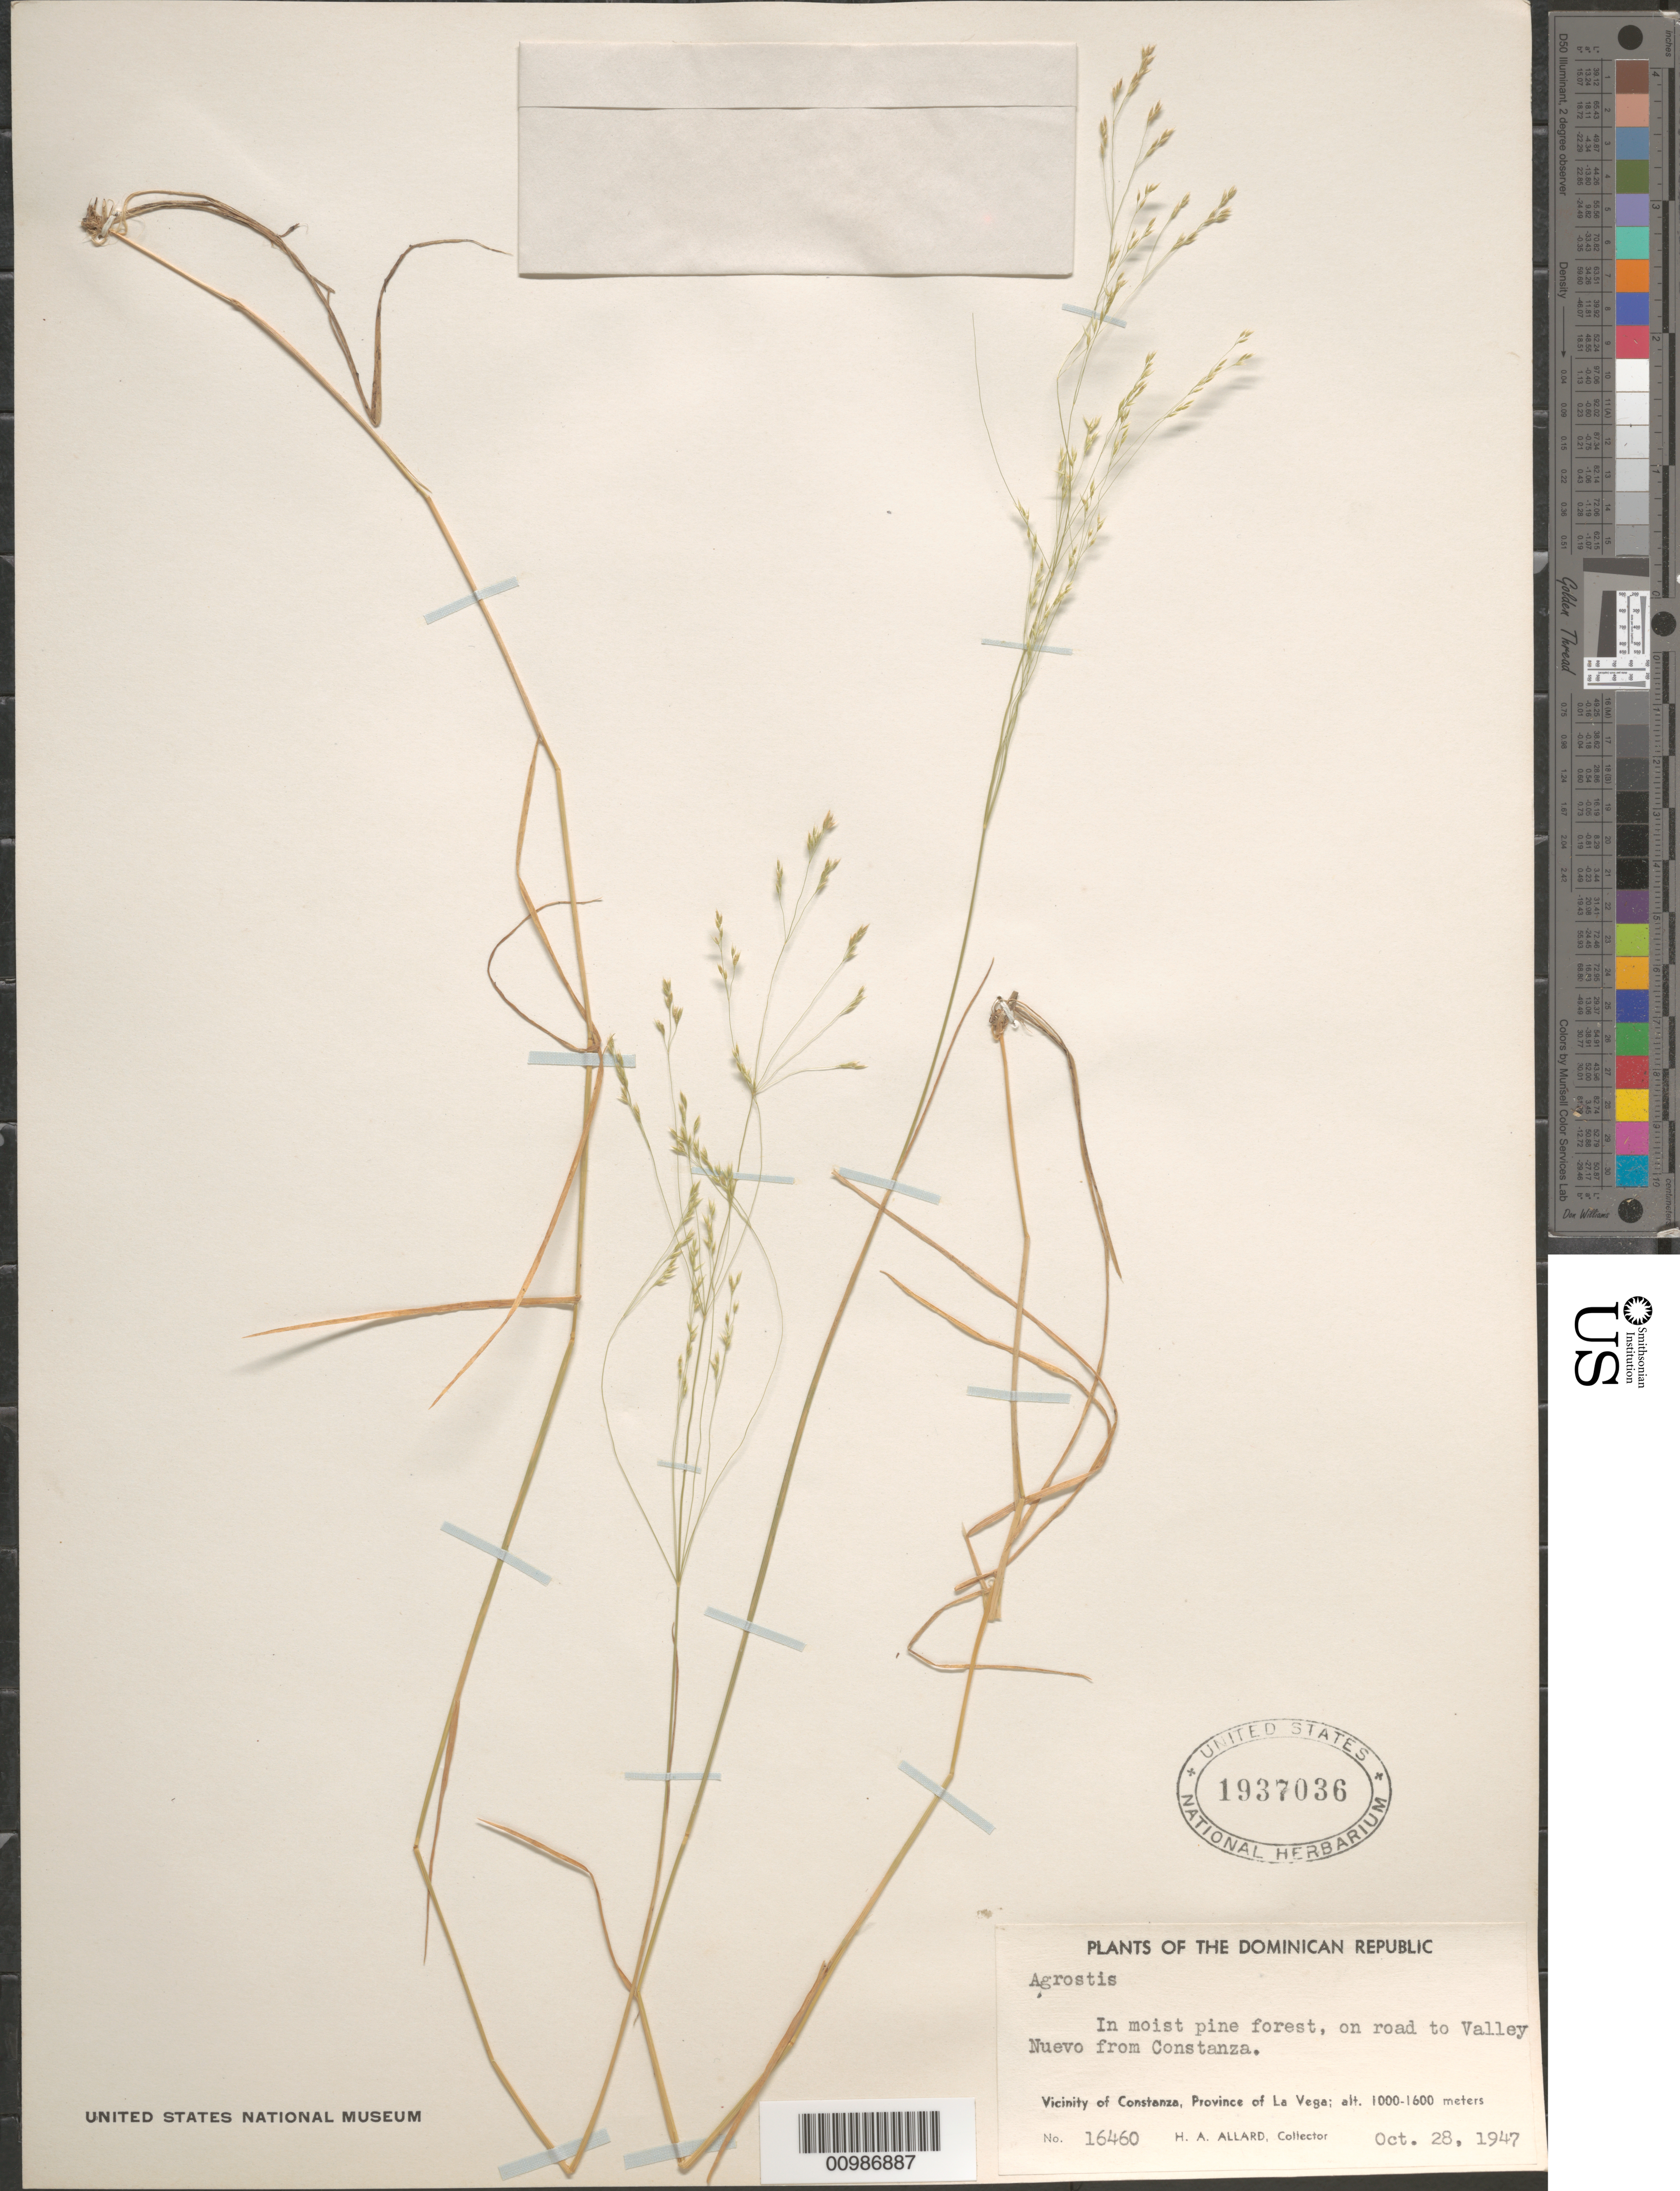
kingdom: Plantae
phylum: Tracheophyta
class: Liliopsida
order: Poales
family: Poaceae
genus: Agrostis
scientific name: Agrostis hyemalis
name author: (Walter) Britton et al.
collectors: H. A. Allard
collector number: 16460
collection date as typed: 28 Oct 1947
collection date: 1947-10-28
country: Dominican Republic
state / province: La Vega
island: Hispaniola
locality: Vicinity of Constanza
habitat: in moist pine forest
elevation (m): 1000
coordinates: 0 N, 0 E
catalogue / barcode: US 1937036